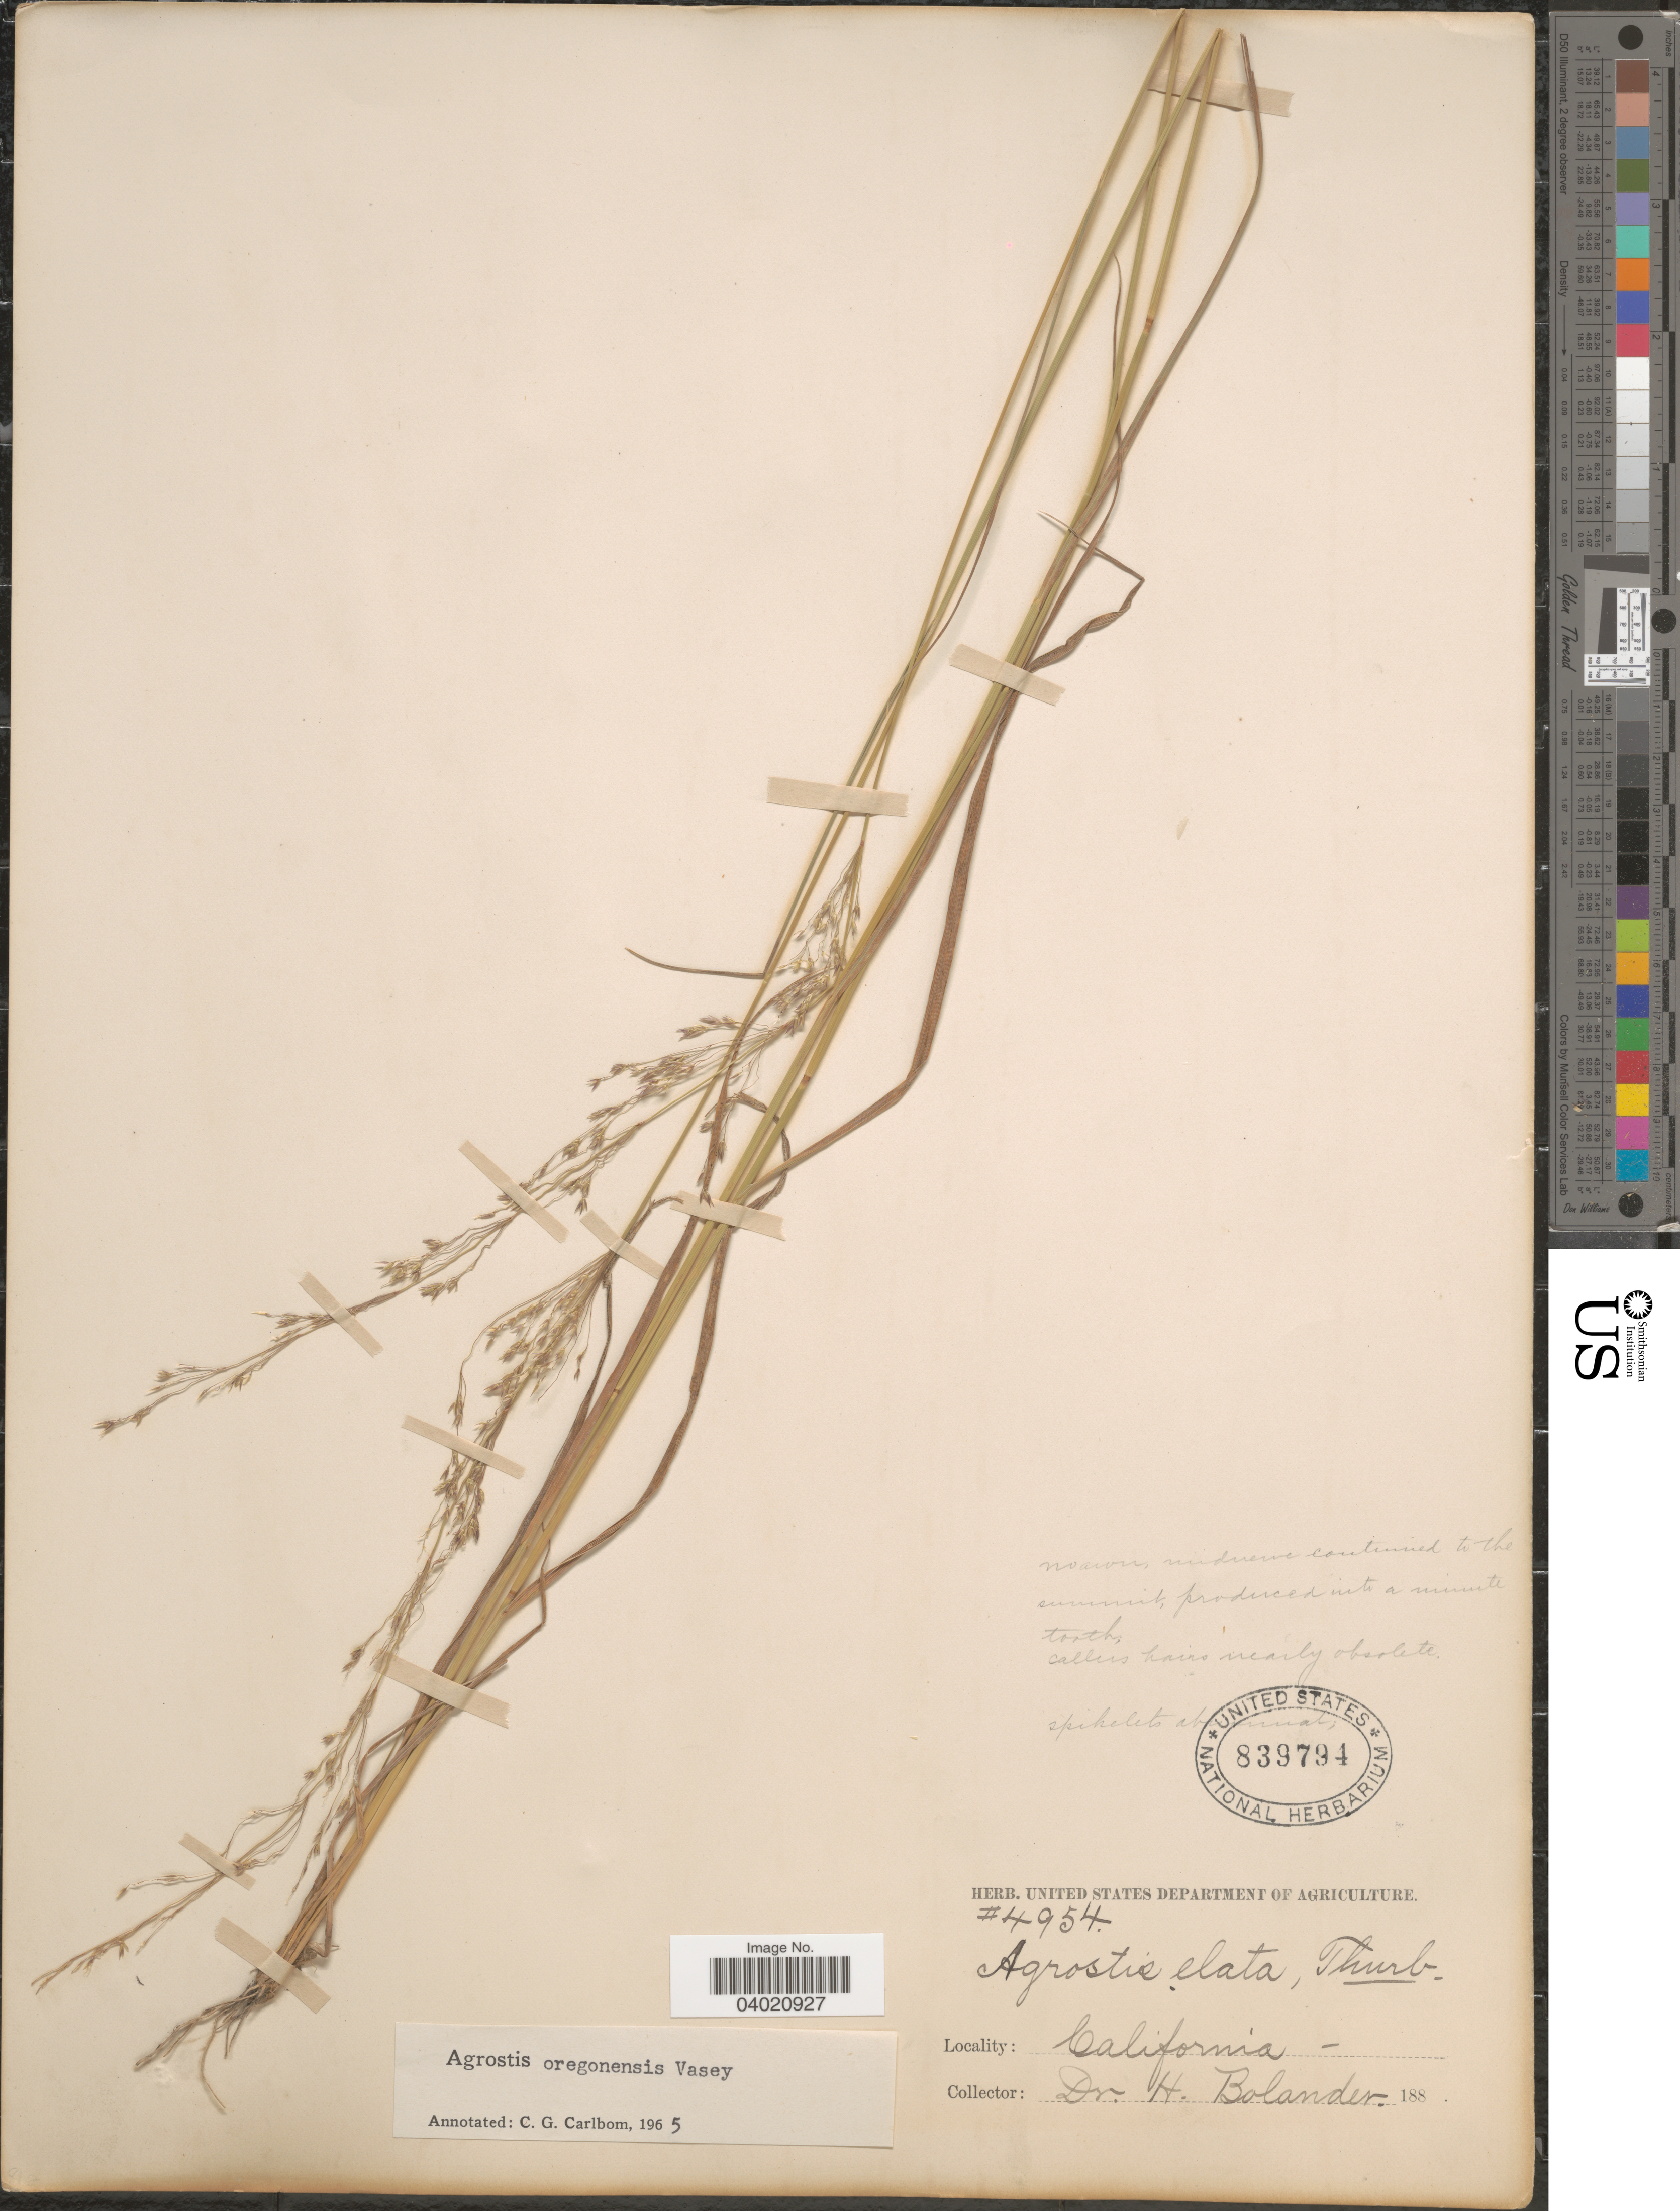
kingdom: Plantae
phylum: Tracheophyta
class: Liliopsida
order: Poales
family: Poaceae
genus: Agrostis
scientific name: Agrostis oregonensis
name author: Vasey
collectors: H. Bolander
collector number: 4954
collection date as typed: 188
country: United States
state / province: California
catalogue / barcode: US 839794